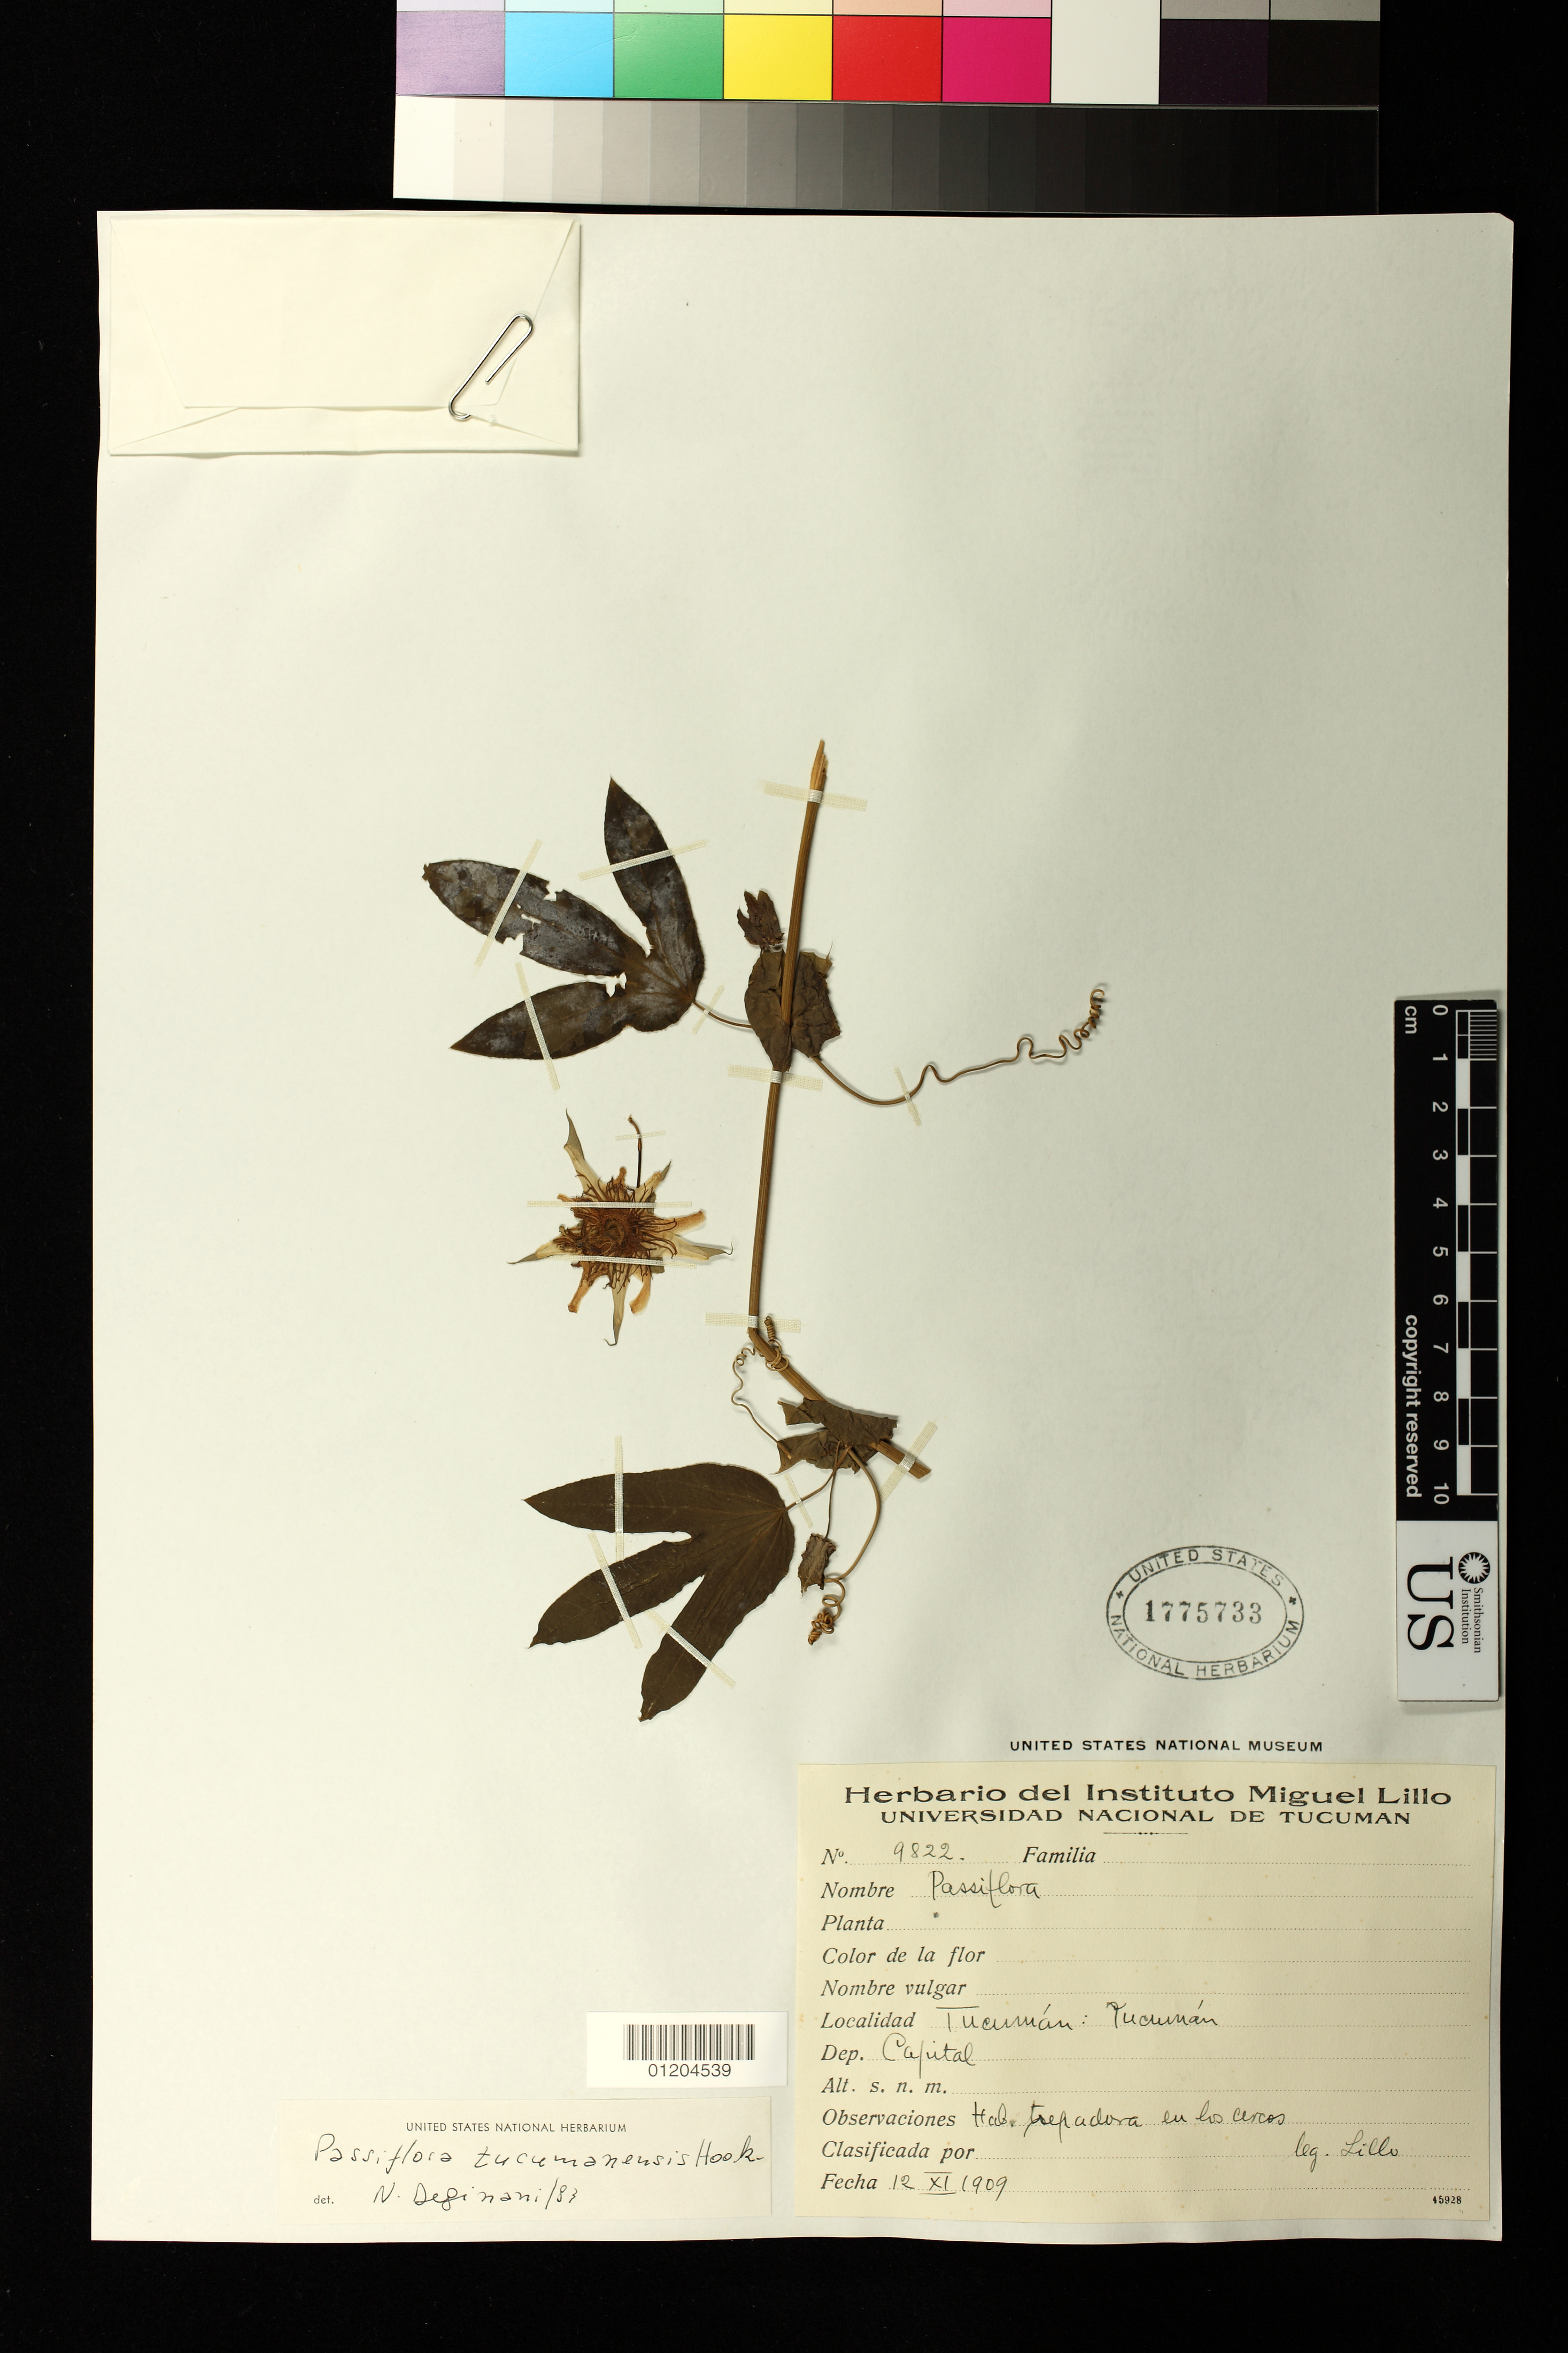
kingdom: Plantae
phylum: Tracheophyta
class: Magnoliopsida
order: Malpighiales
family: Passifloraceae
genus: Passiflora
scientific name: Passiflora tucumanensis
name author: Hook.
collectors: M. Lillo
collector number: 9822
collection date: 1909-11-12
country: Argentina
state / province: Tucuman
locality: Climbing on fences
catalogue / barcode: US 1775733